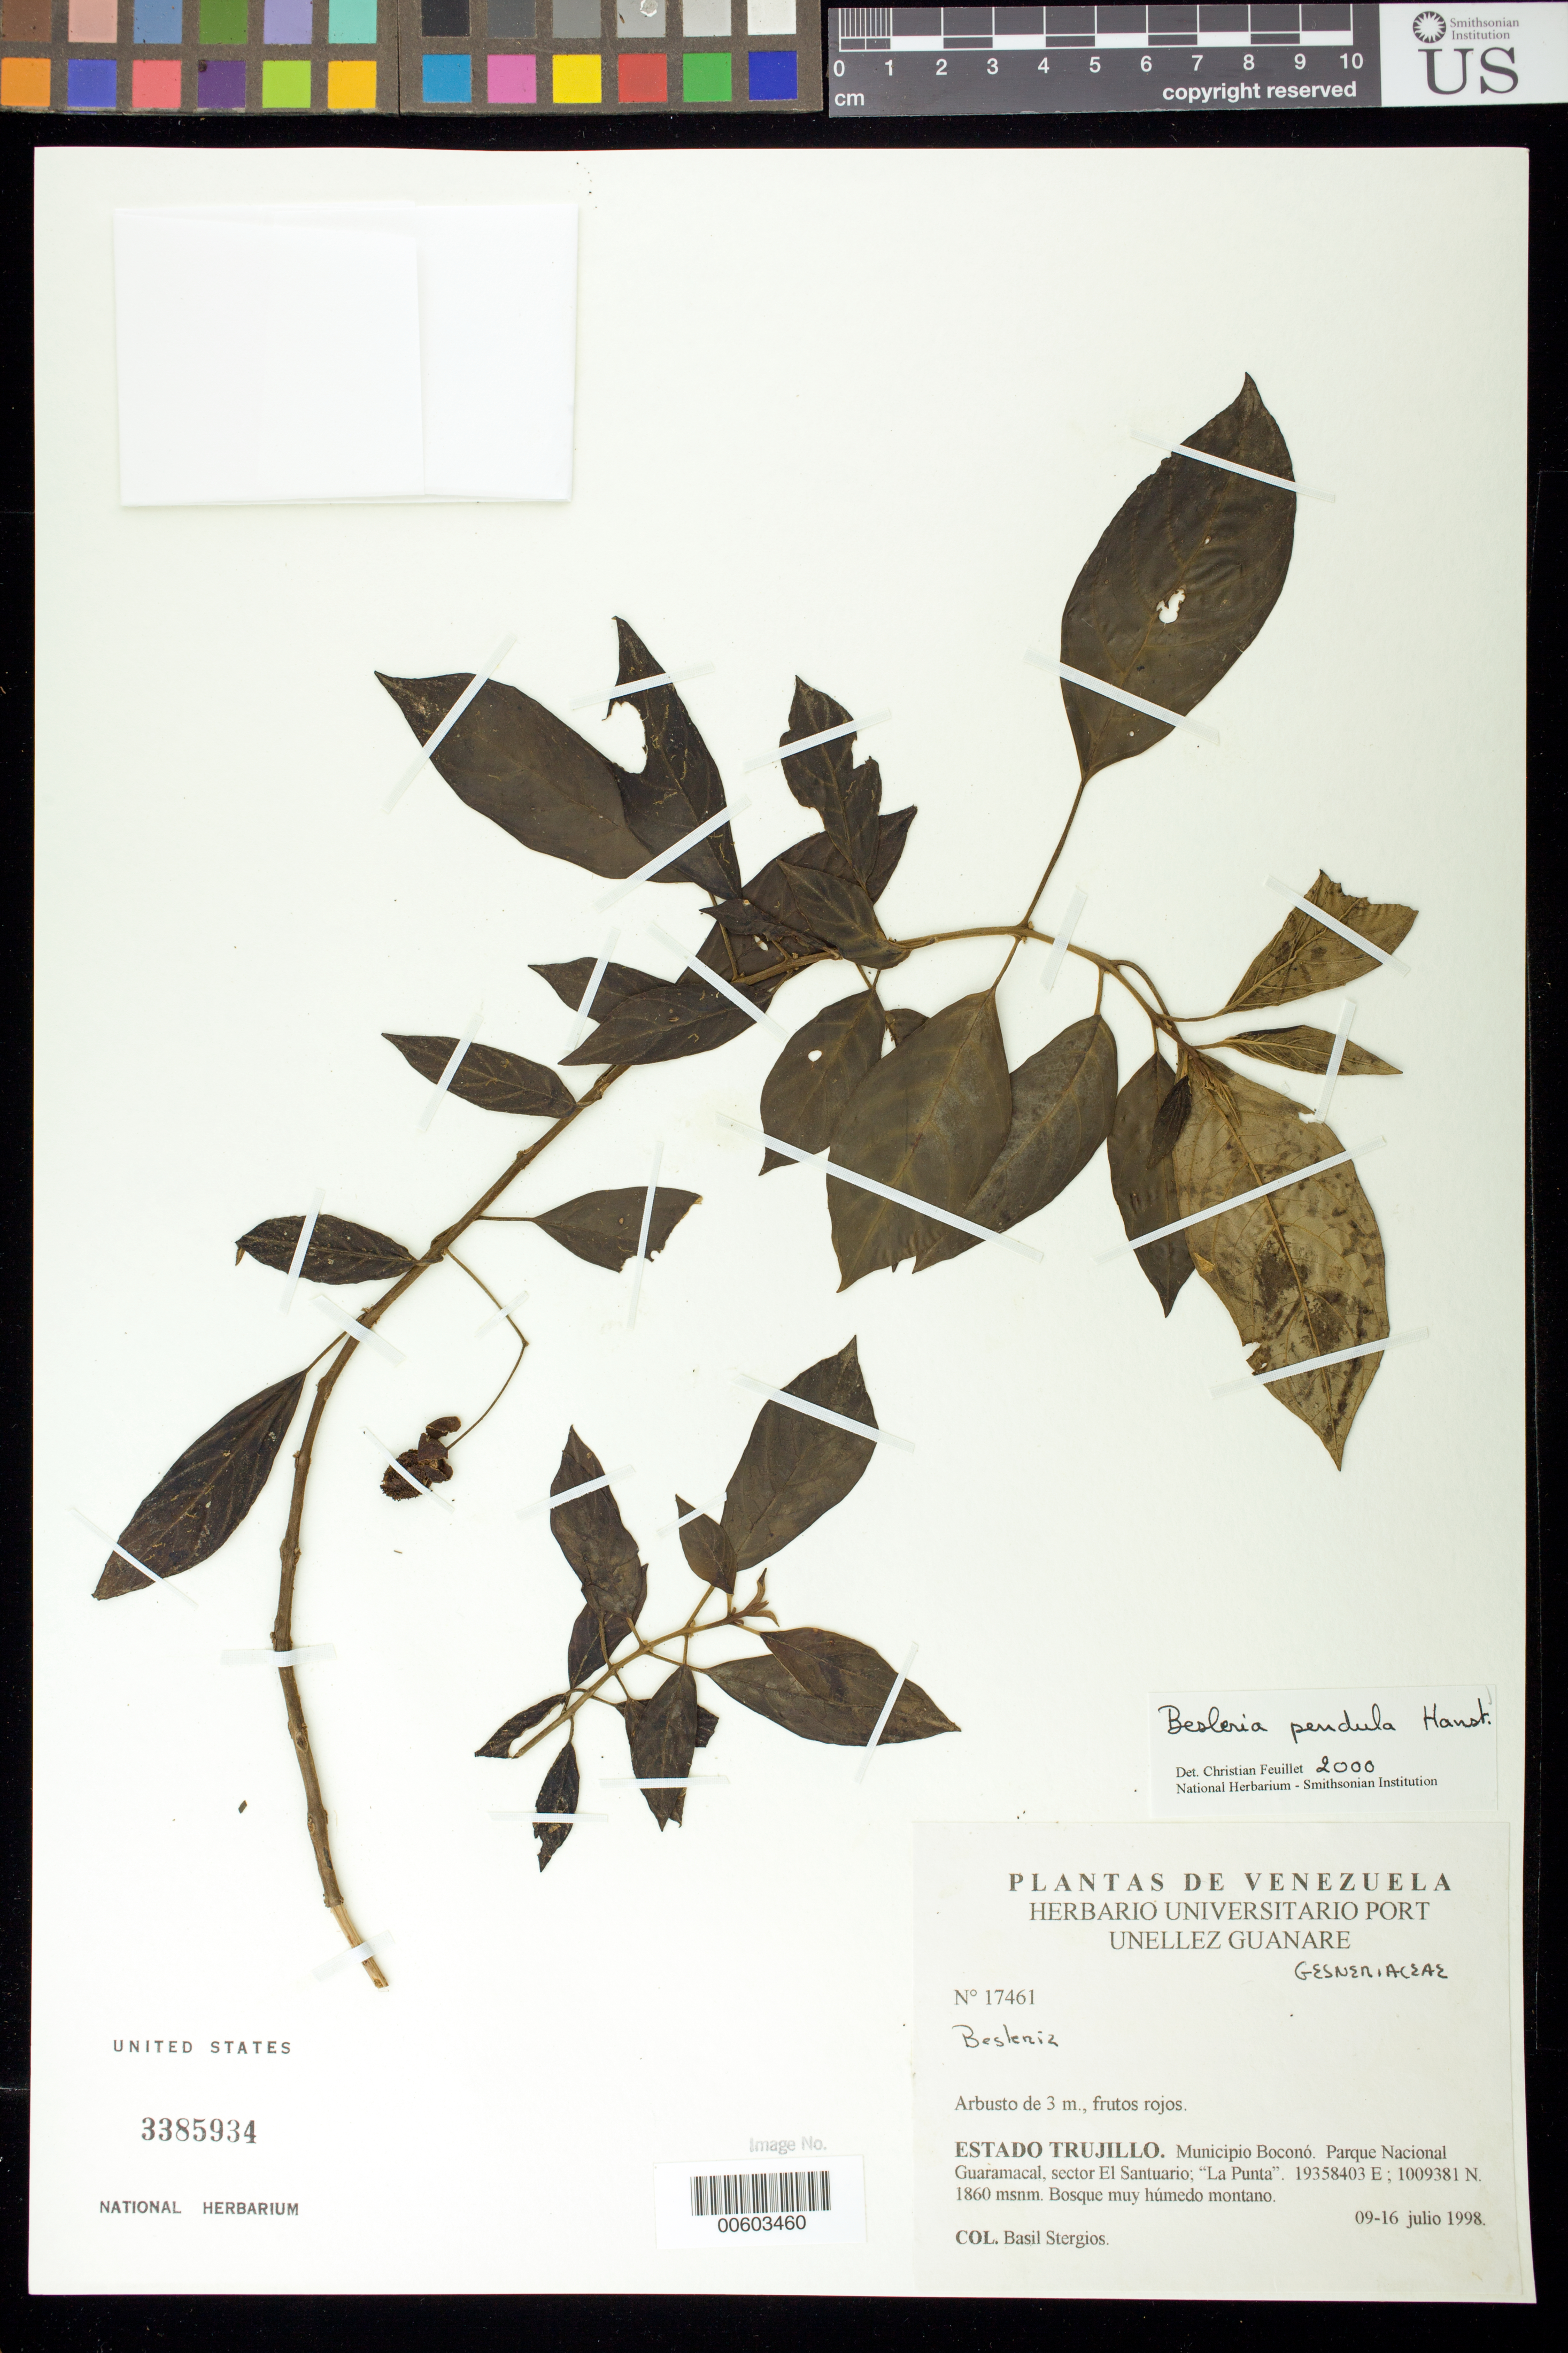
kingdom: Plantae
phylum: Tracheophyta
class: Magnoliopsida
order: Lamiales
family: Gesneriaceae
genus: Besleria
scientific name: Besleria pendula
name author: Hanst.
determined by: Feuillet, C.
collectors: B. G. Stergios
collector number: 17461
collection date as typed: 9-16 Jul 1998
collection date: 1998-07-09/1998-07-16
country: Venezuela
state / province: Trujillo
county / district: Boconó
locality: Parque Nacional Guaramacal, Sector El Santuario, La Punta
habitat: Bosque muy húmedo montano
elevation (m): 1860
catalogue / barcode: US 3385934